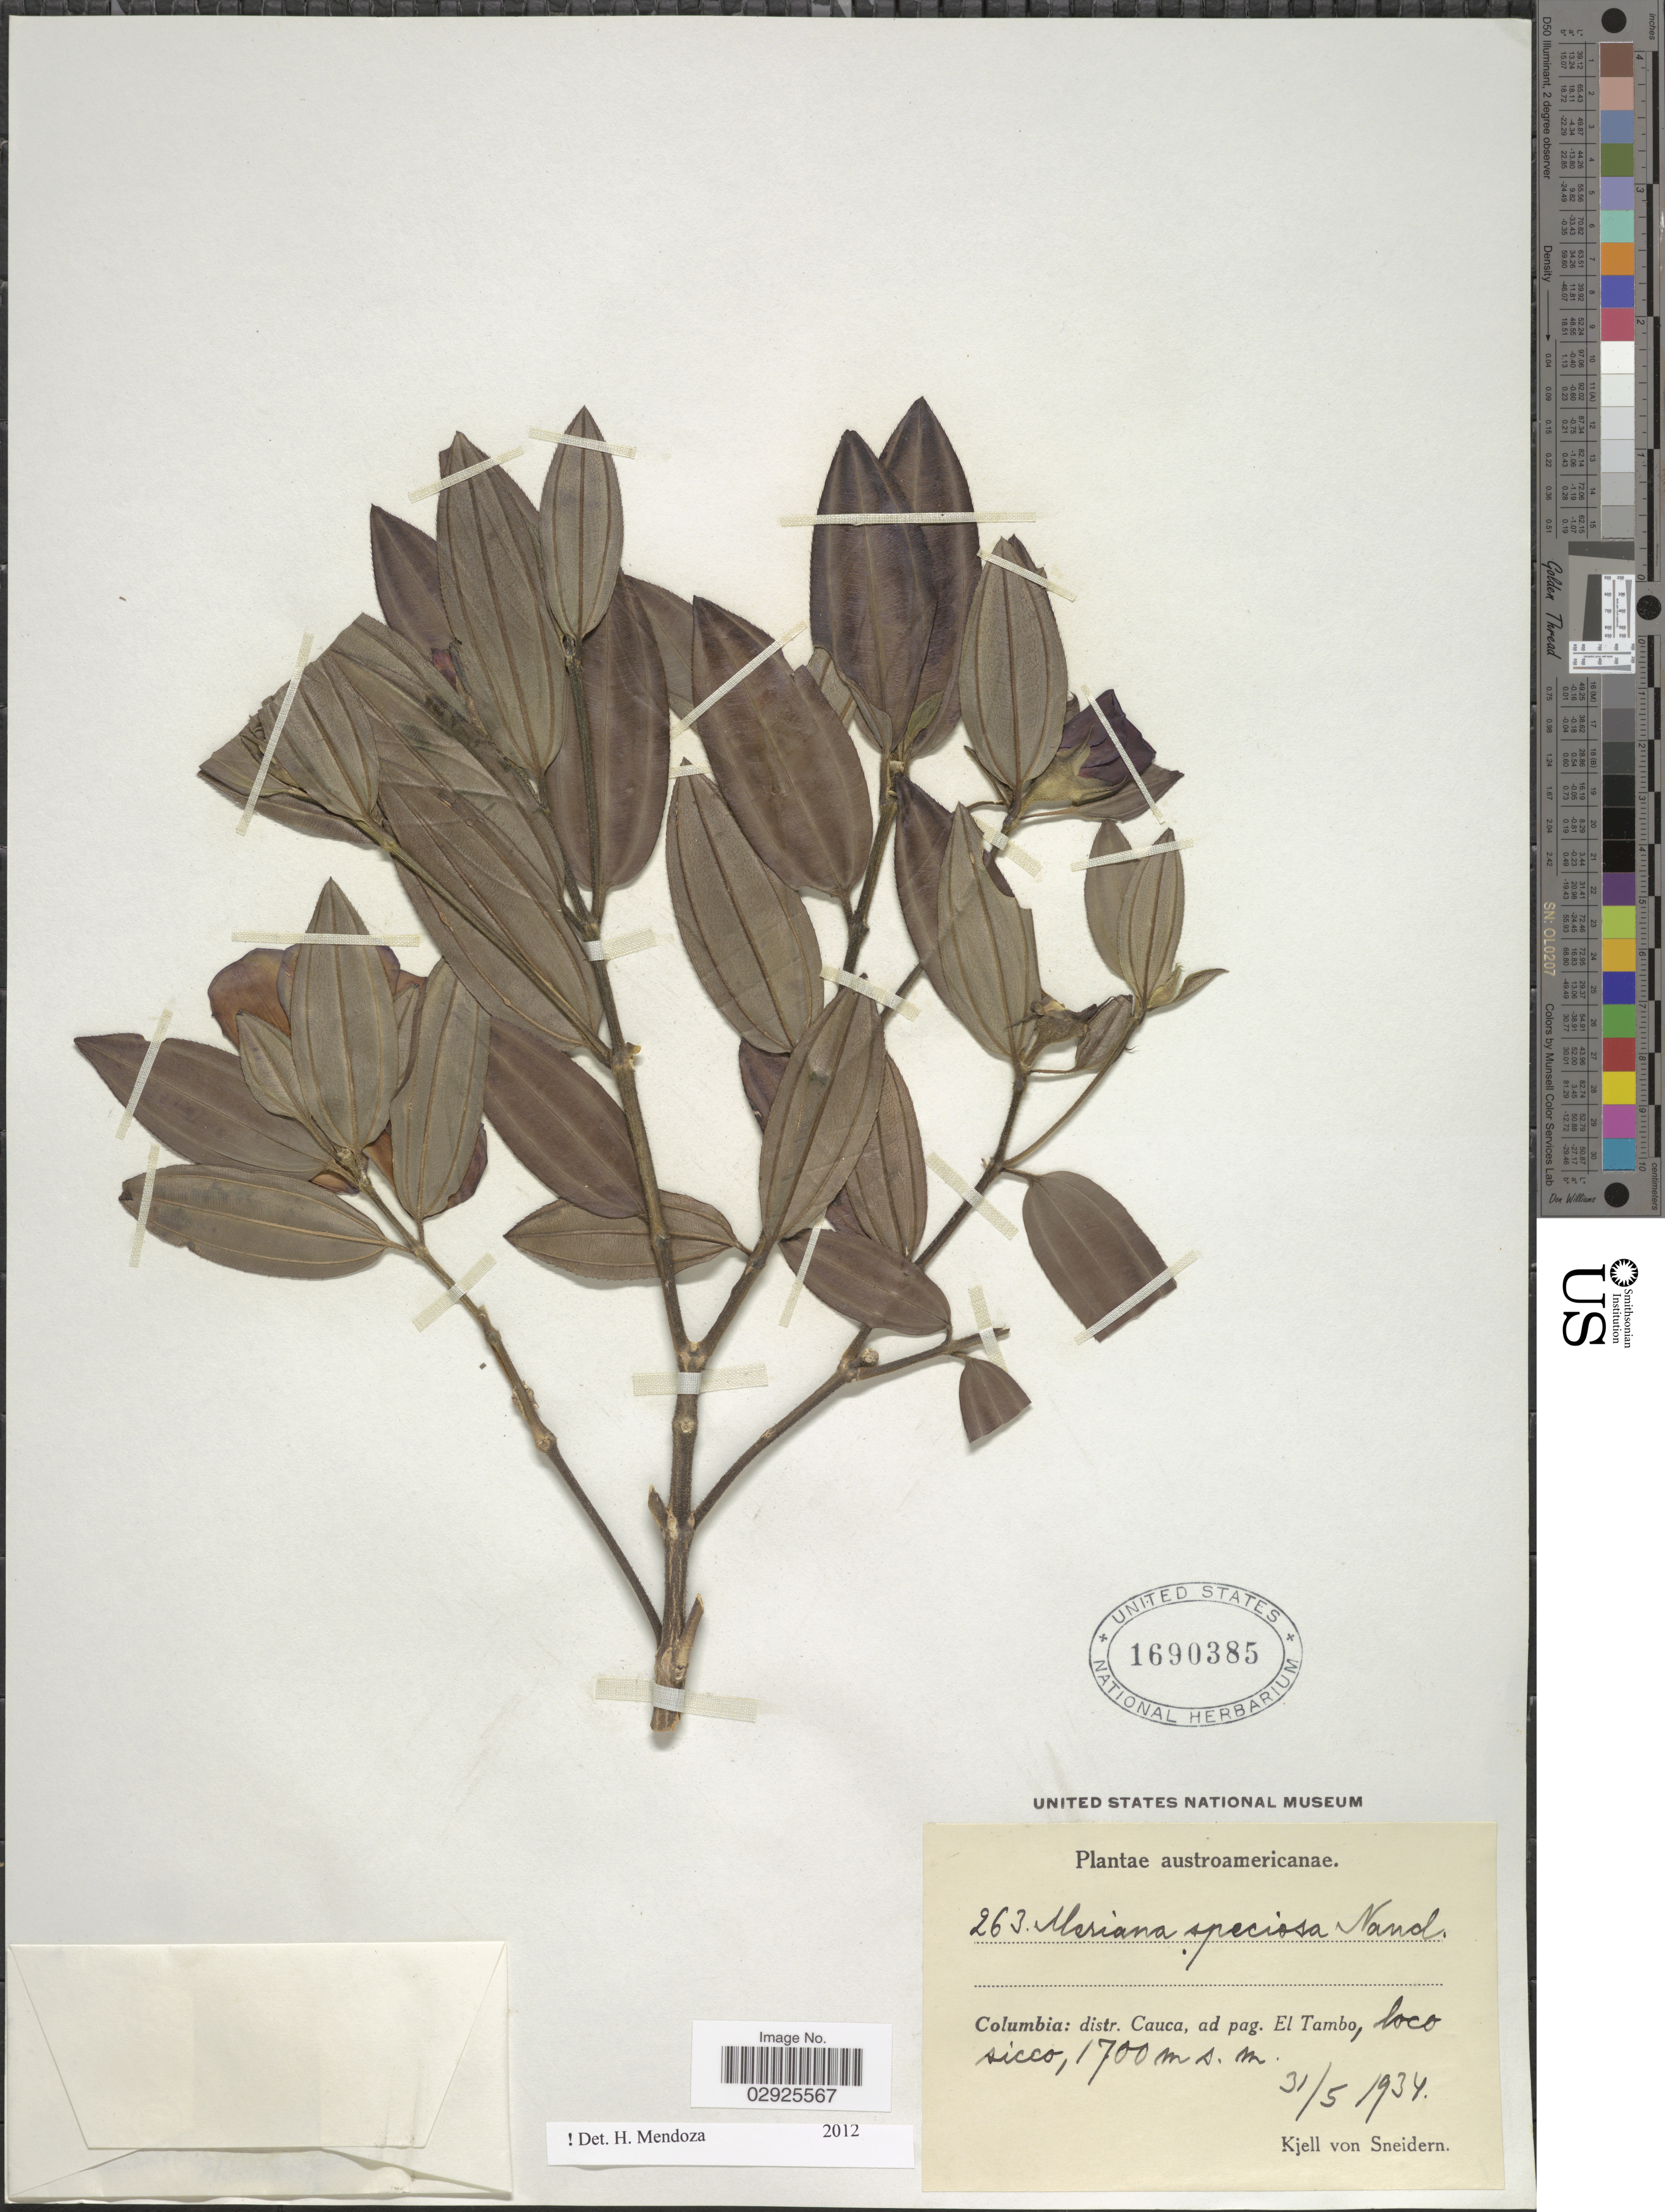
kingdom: Plantae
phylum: Tracheophyta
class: Magnoliopsida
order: Myrtales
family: Melastomataceae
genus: Meriania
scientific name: Meriania speciosa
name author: (Bonpl.) Naudin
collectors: K. von Sneidern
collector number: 263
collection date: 1934-05-31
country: Colombia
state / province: Cauca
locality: Distr. Cauca, ad pag. El Tambo, loco sicco. Austroamericanae.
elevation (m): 1700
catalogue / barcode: US 1690385